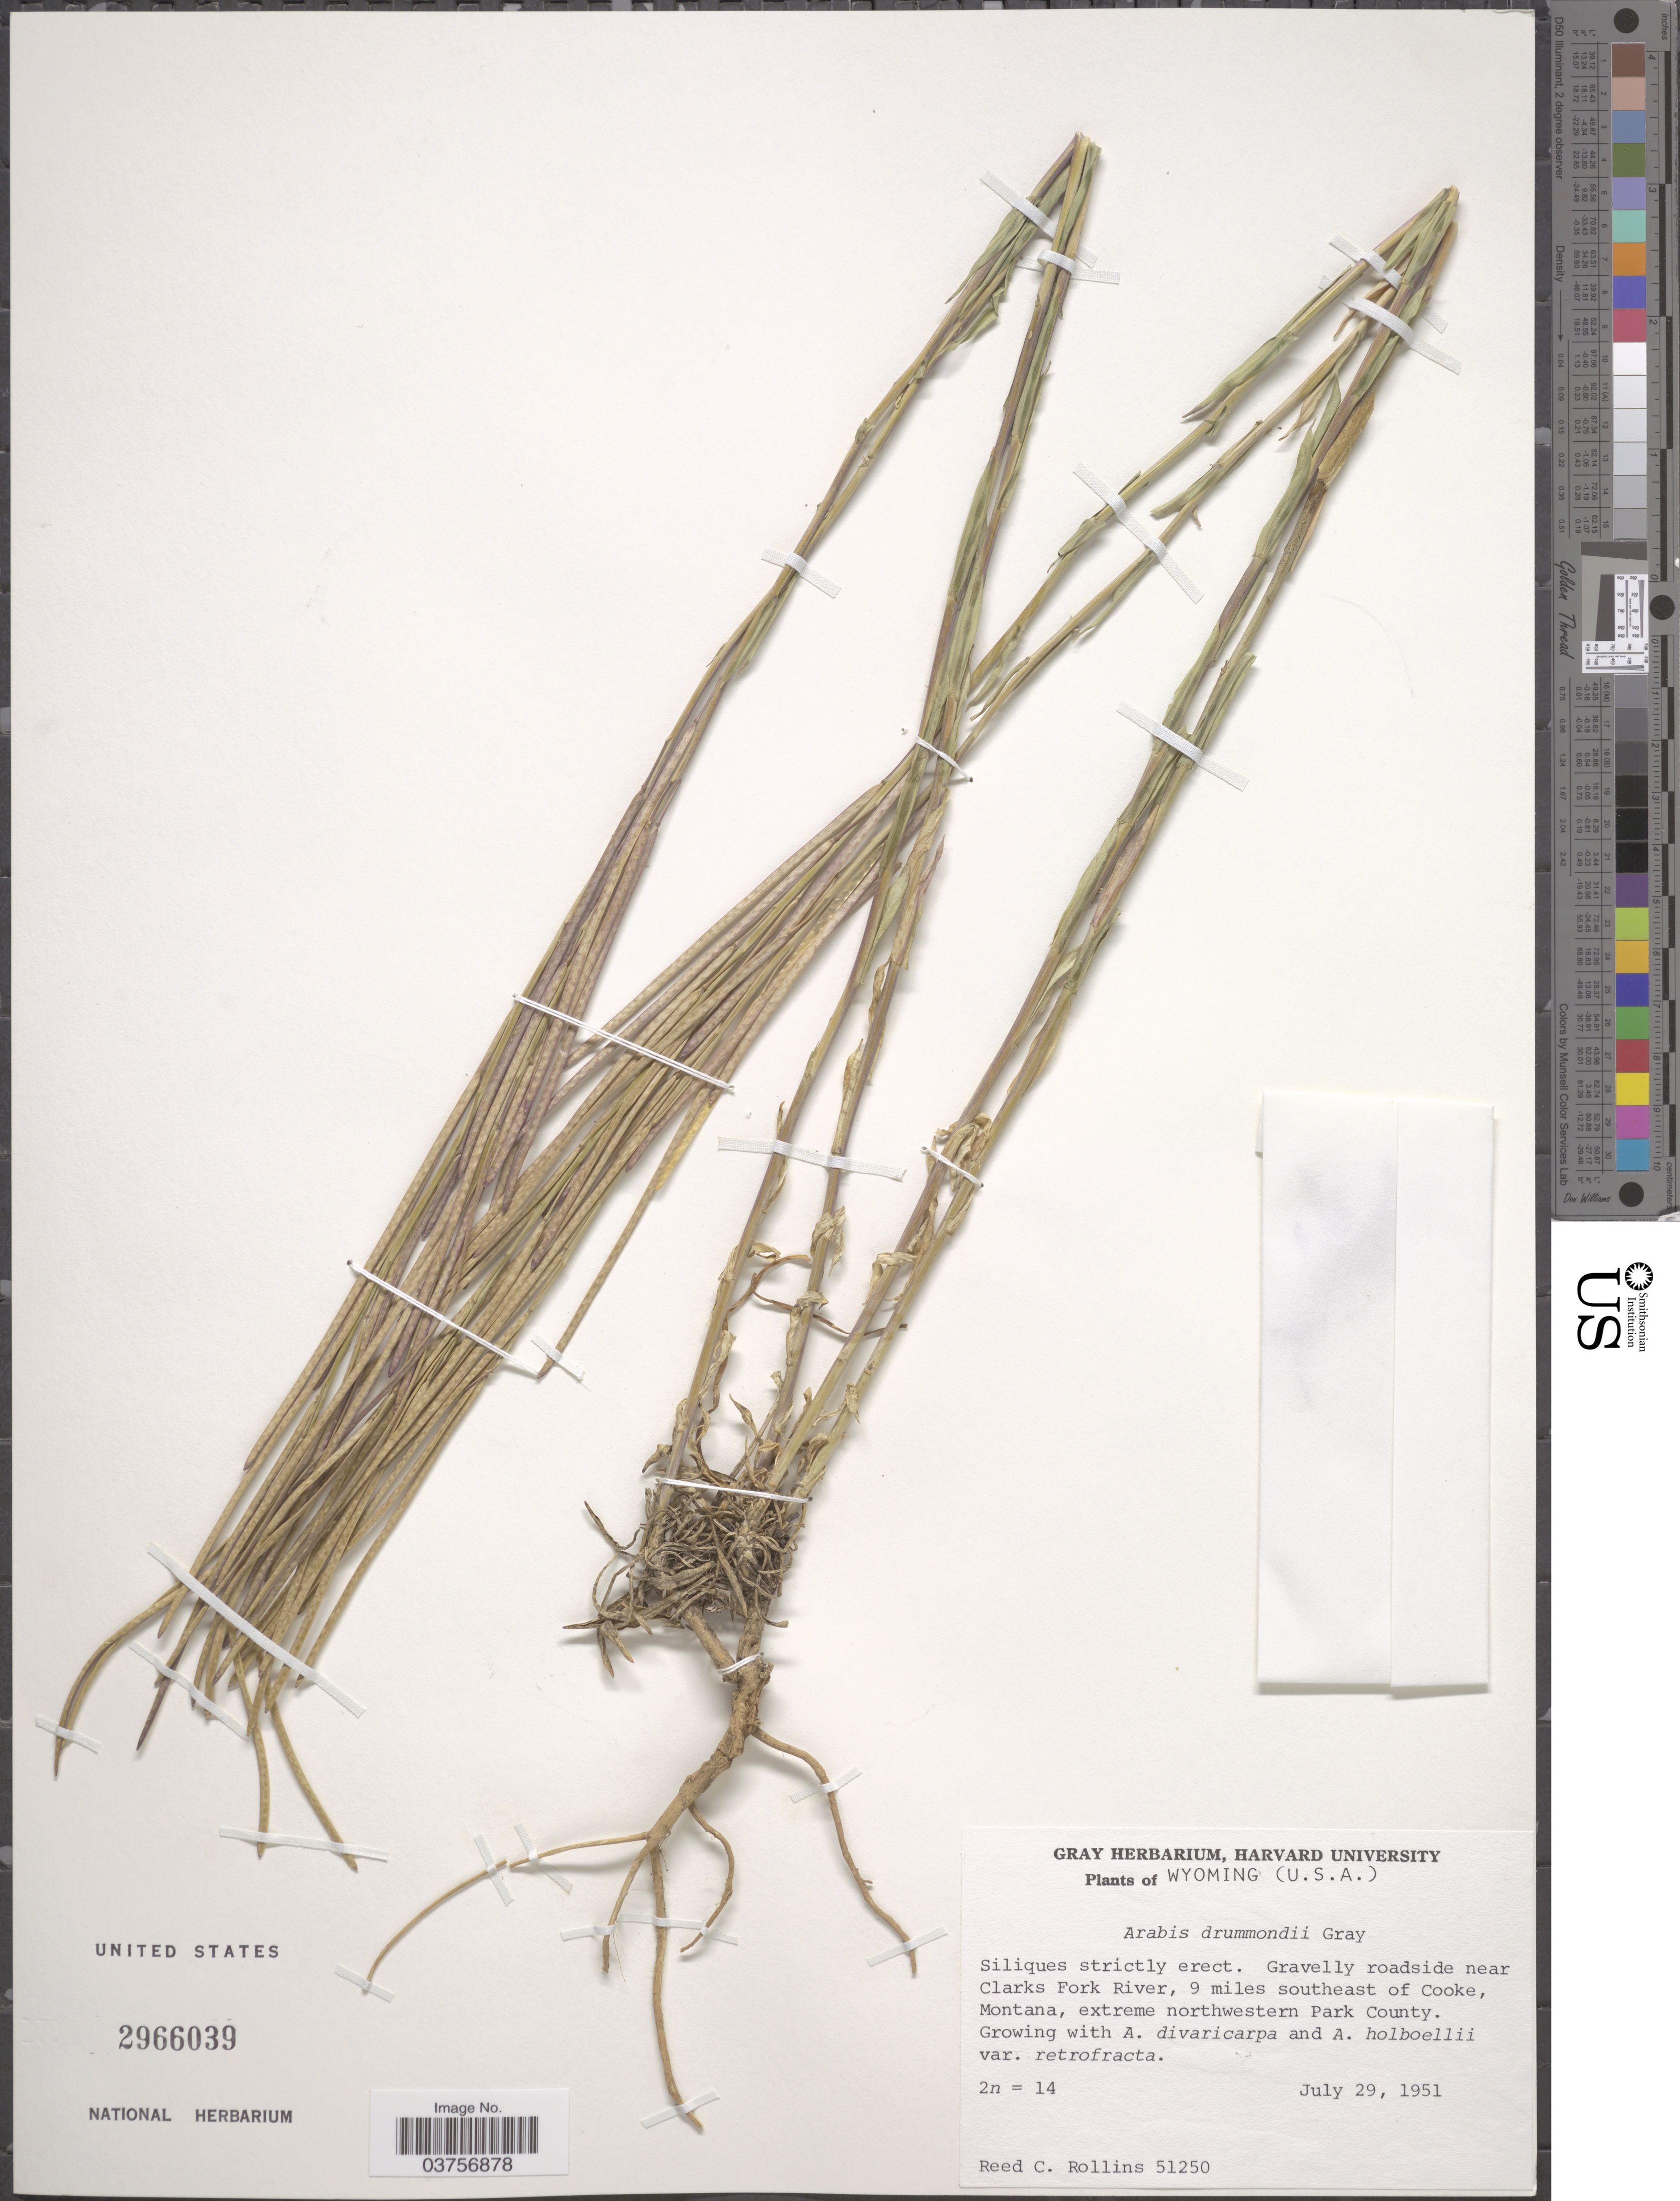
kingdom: Plantae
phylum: Tracheophyta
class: Magnoliopsida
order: Brassicales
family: Brassicaceae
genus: Arabis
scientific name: Arabis drummondii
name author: A. Gray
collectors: R. C. Rollins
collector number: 51250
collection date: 1951-07-29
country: United States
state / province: Wyoming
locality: Gravelly roadside near Clarks Fork River, 9 miles southeast of Cooke, Montana, extreme northwestern Park County.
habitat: gravelly roadside by river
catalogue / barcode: US 2966039